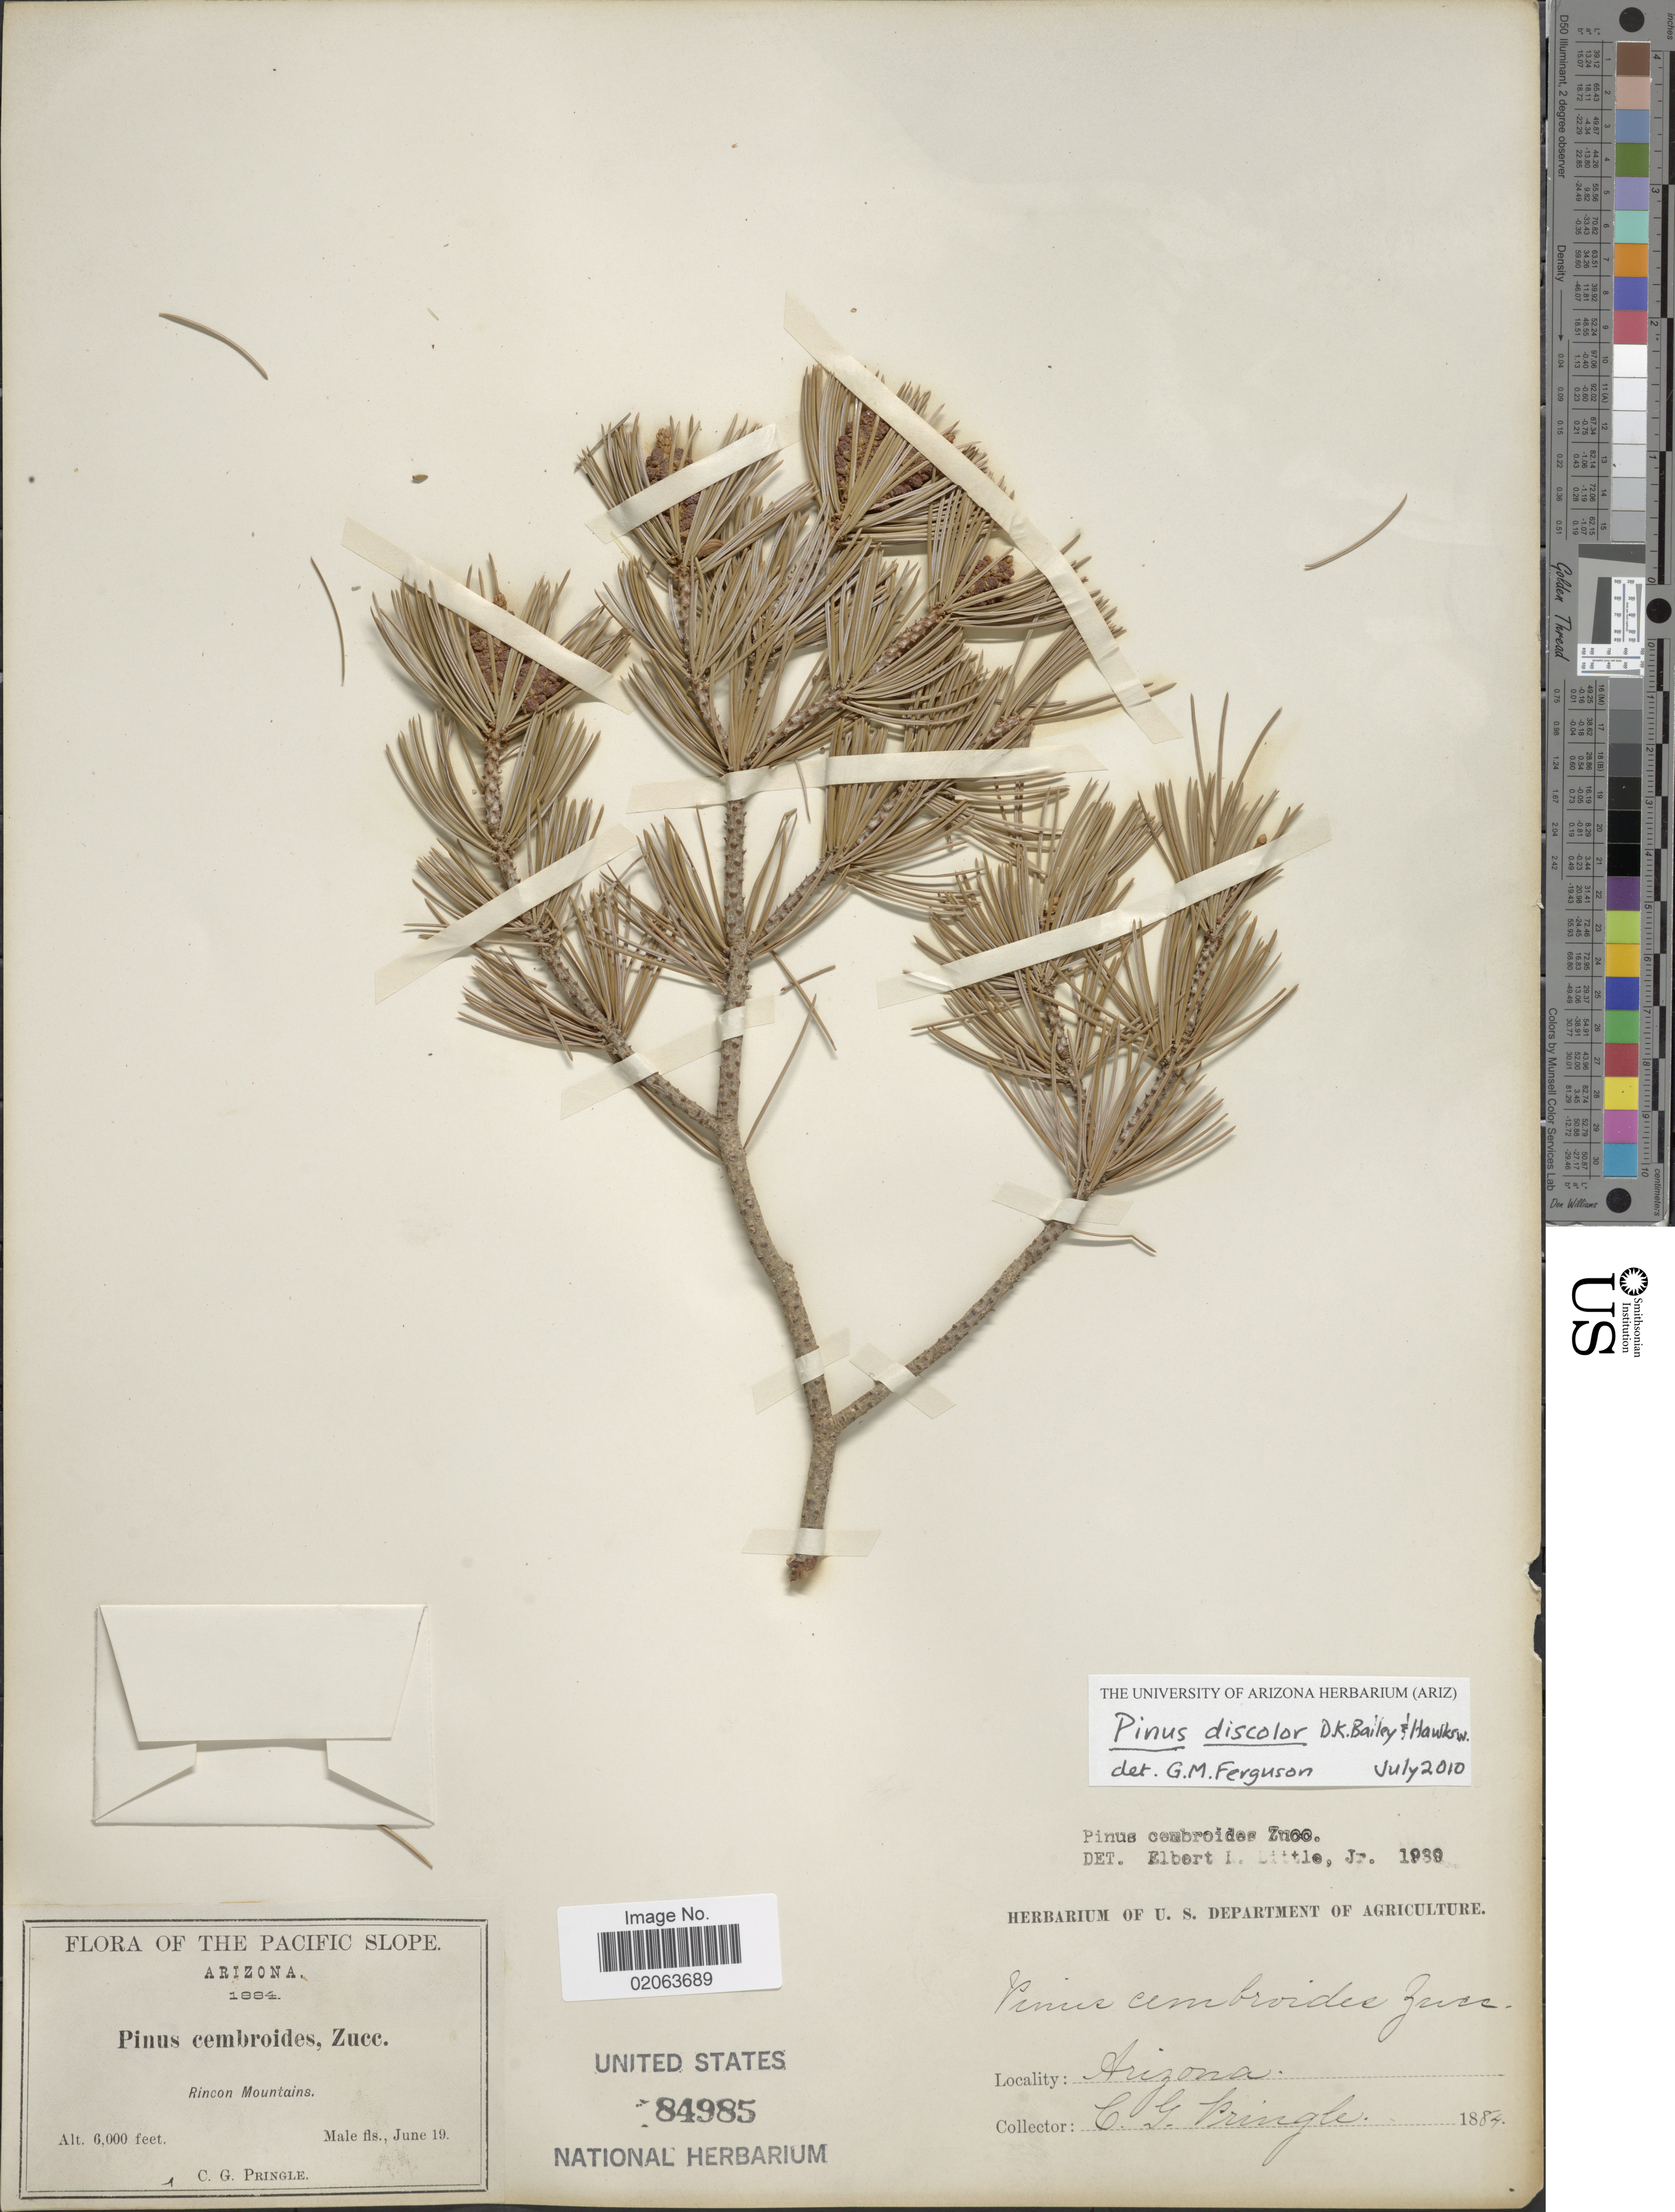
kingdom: Plantae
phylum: Tracheophyta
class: Pinopsida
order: Pinales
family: Pinaceae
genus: Pinus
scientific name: Pinus discolor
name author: D.K. Bailey & Hawksw.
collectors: C. G. Pringle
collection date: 1884-06-19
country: United States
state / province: Arizona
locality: The Pacific Slope. Rincon Mountains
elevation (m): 1829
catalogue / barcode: US 84985